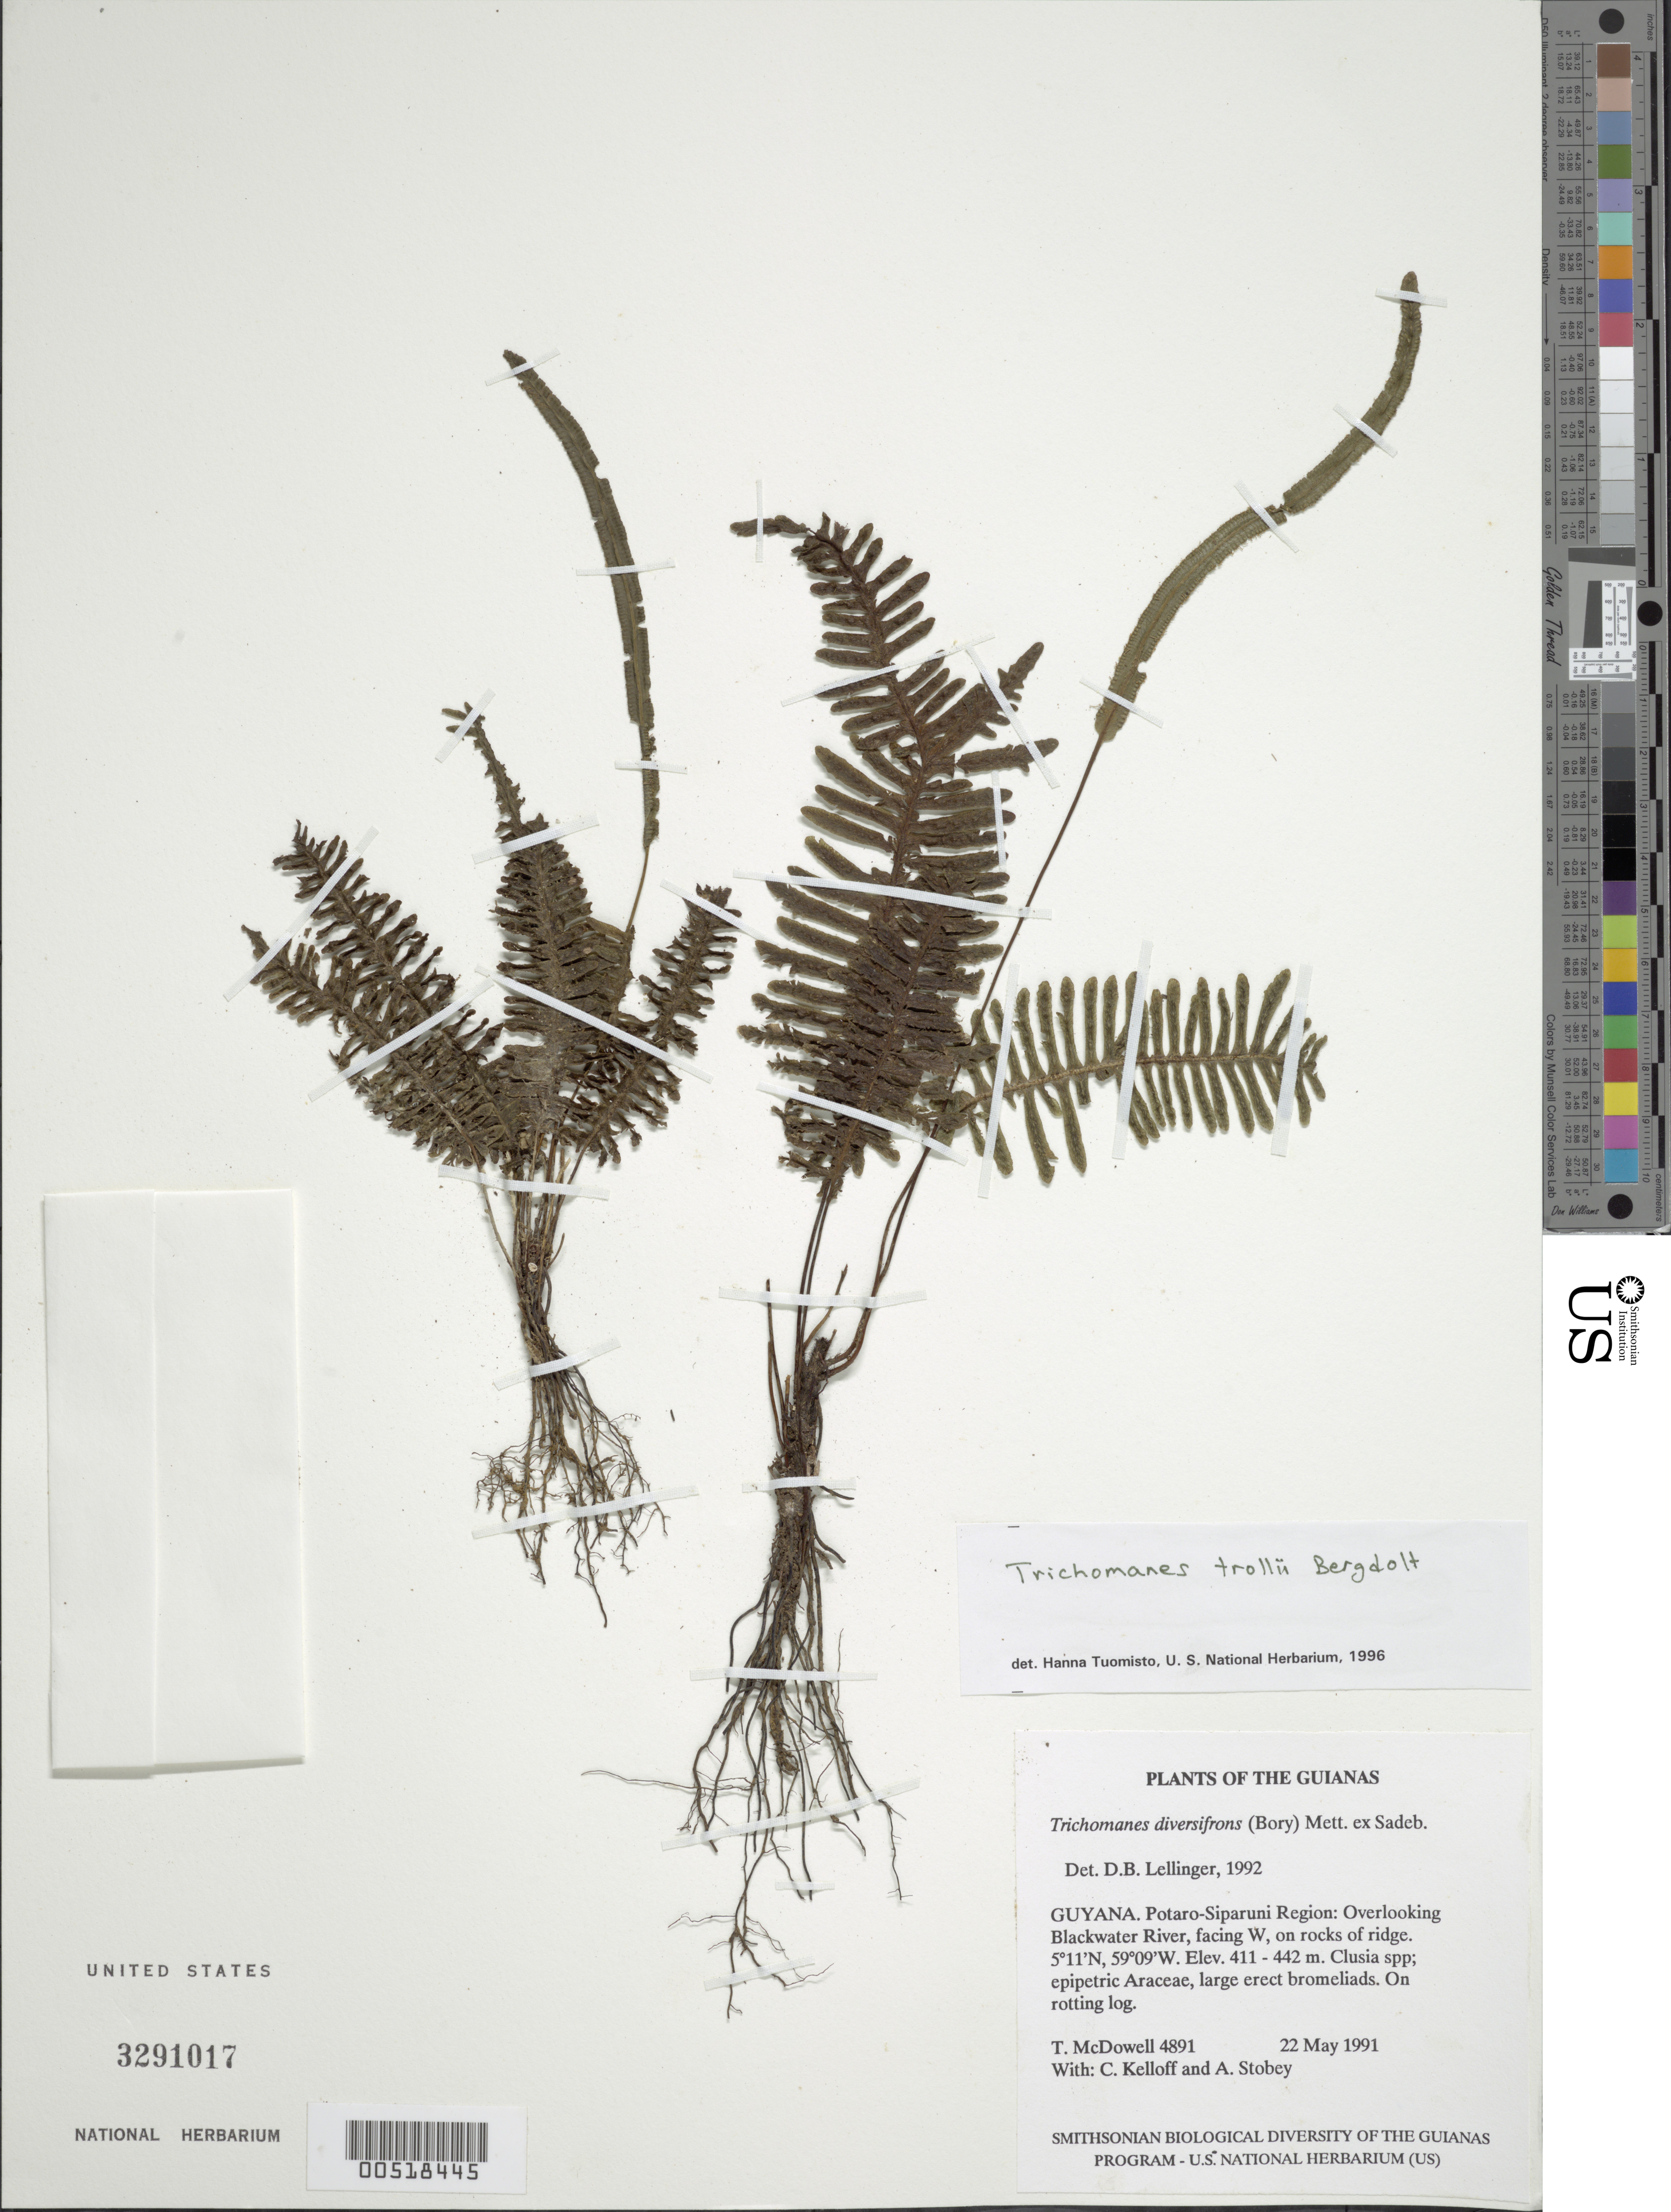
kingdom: Plantae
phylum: Tracheophyta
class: Polypodiopsida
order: Hymenophyllales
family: Hymenophyllaceae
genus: Trichomanes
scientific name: Trichomanes trollii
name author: Bergdolt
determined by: Tuomisto, Hanna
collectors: T. McDowell, C. L. Kelloff & A. Stobey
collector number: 4891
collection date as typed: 22 May 1991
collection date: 1991-05-22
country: Guyana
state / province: Potaro-Siparuni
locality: Overlooking Blackwater River, facing W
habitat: On rocks of ridge: Clusia spp; epipetric Araceae, large erect bromeliads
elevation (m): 411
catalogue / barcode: US 3291017